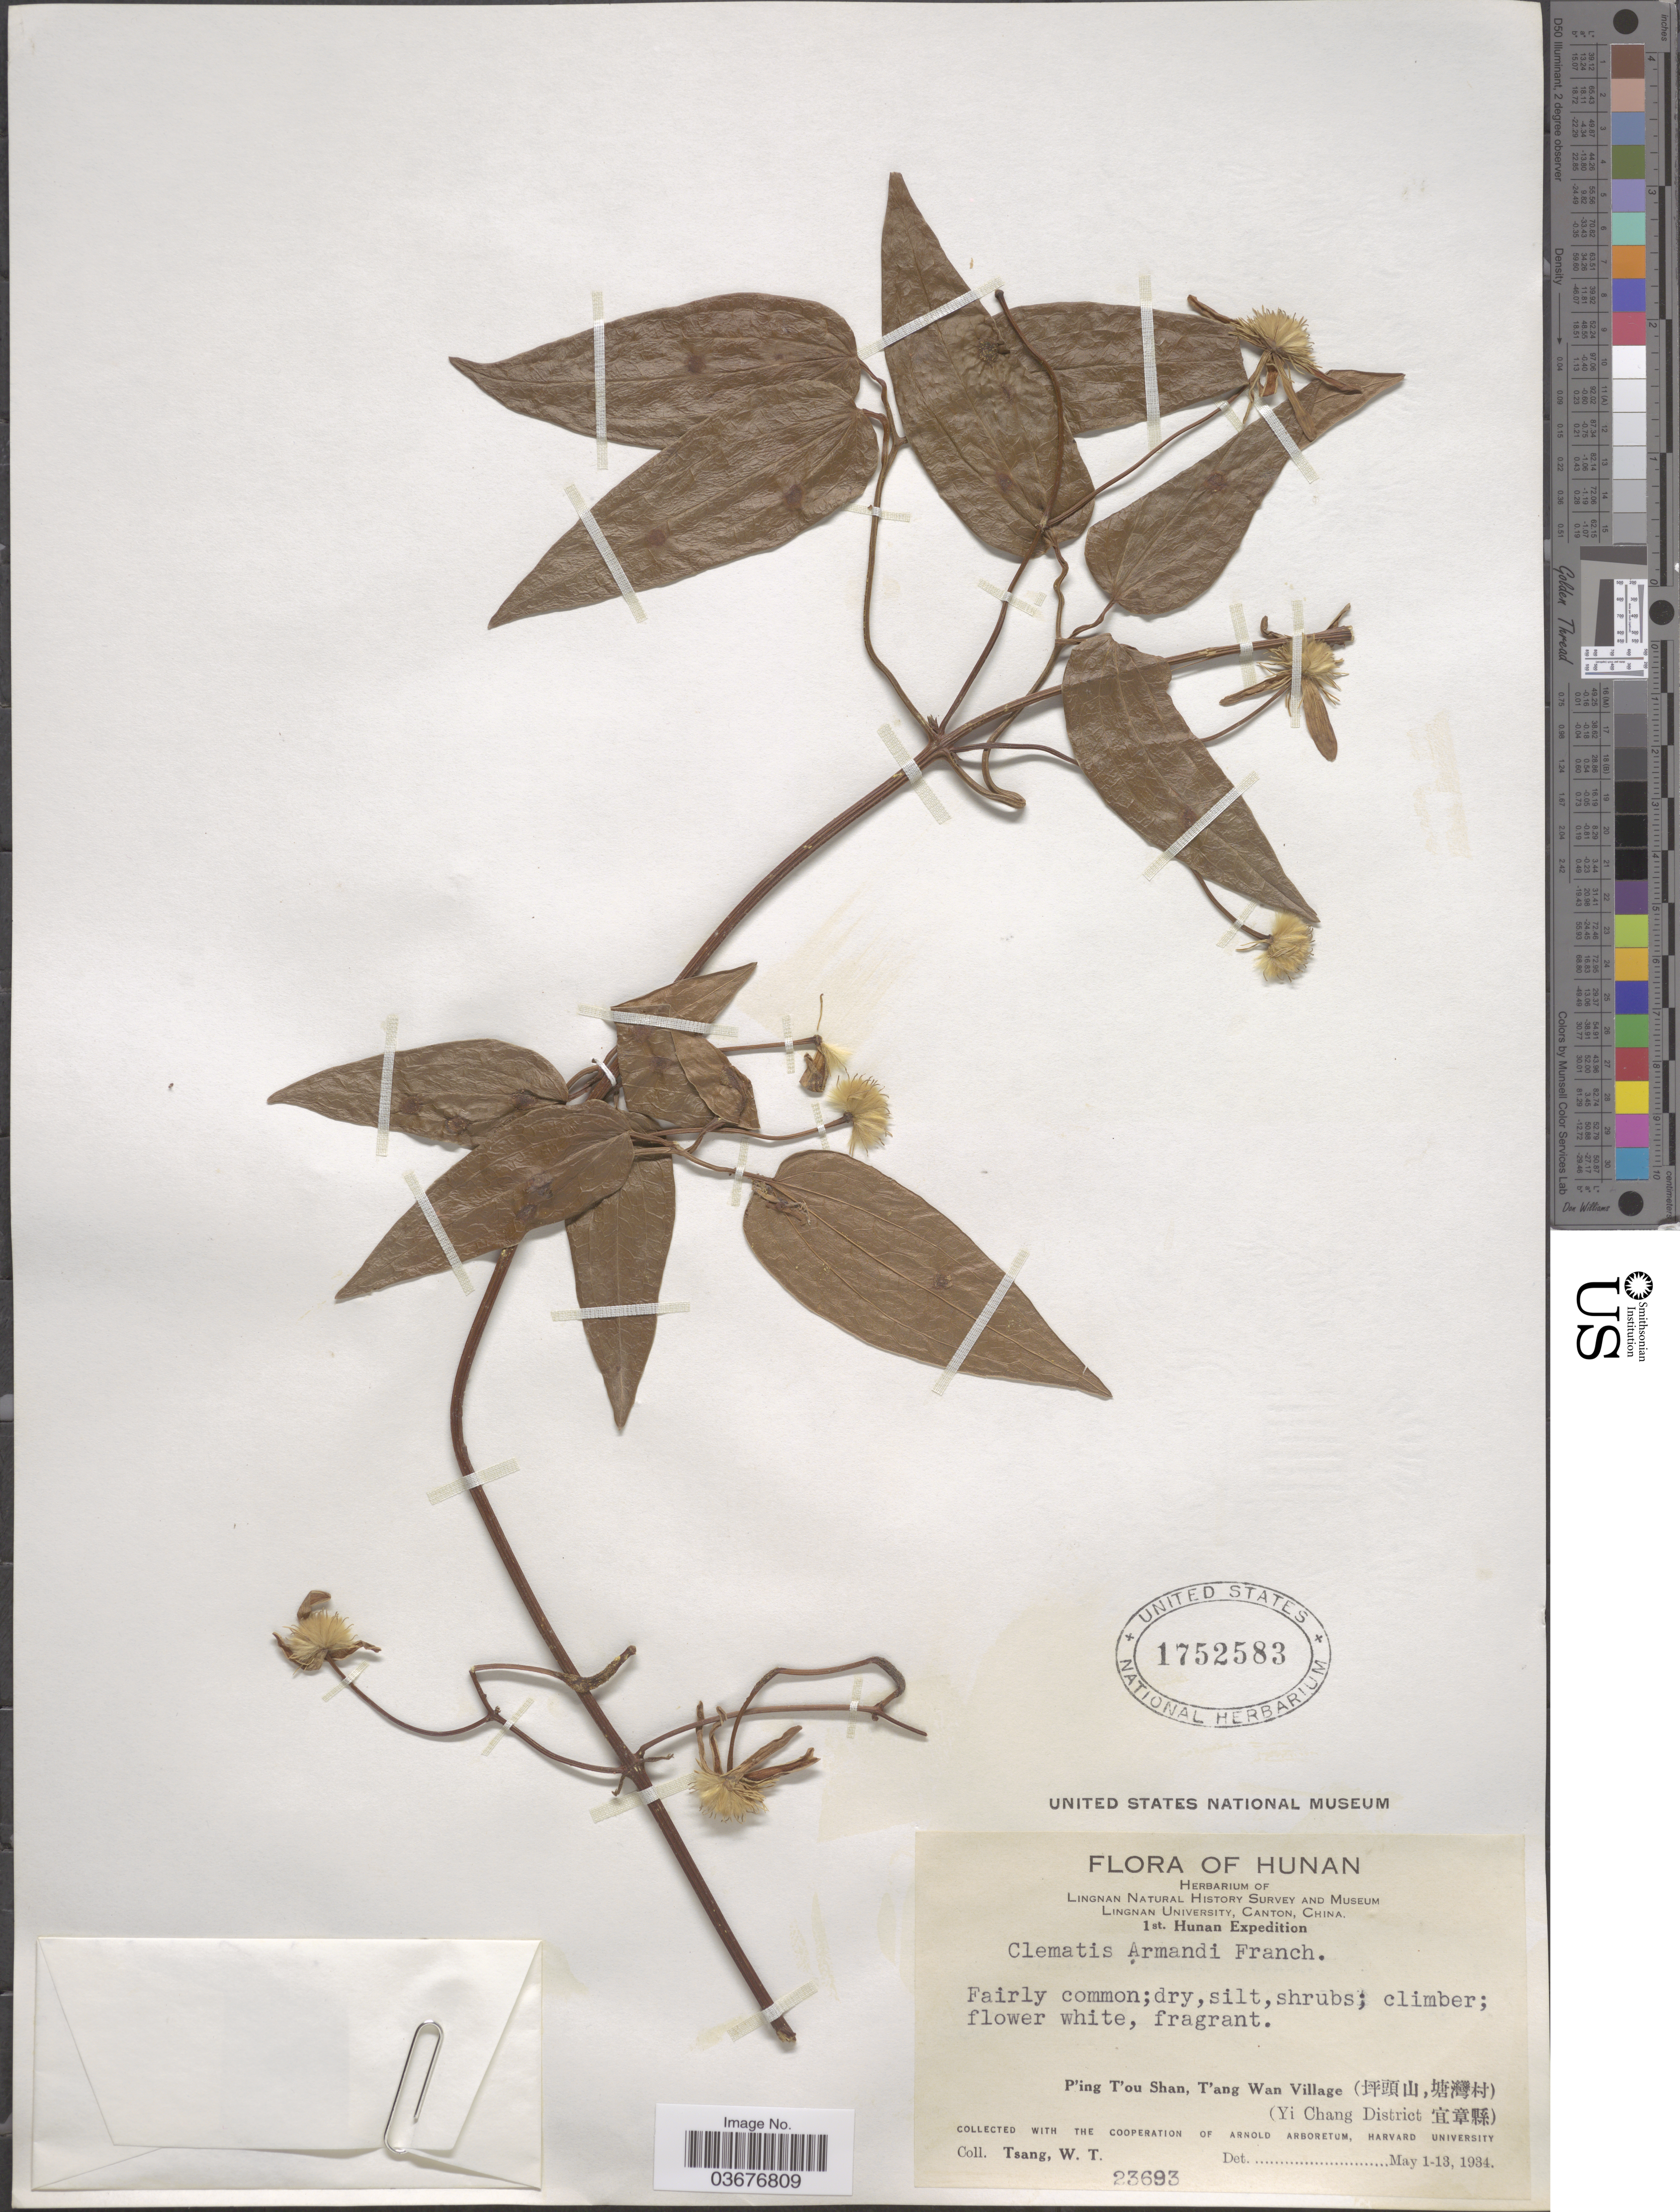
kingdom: Plantae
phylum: Tracheophyta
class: Magnoliopsida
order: Ranunculales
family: Ranunculaceae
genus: Clematis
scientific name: Clematis armandii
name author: Franch.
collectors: W. T. Tsang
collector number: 23693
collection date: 1934-05-01/1934-05-13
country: China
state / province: Hunan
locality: P'ing T'ou Shan, T'ang Wan Village (X). (Yi Chang District X).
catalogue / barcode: US 1752583